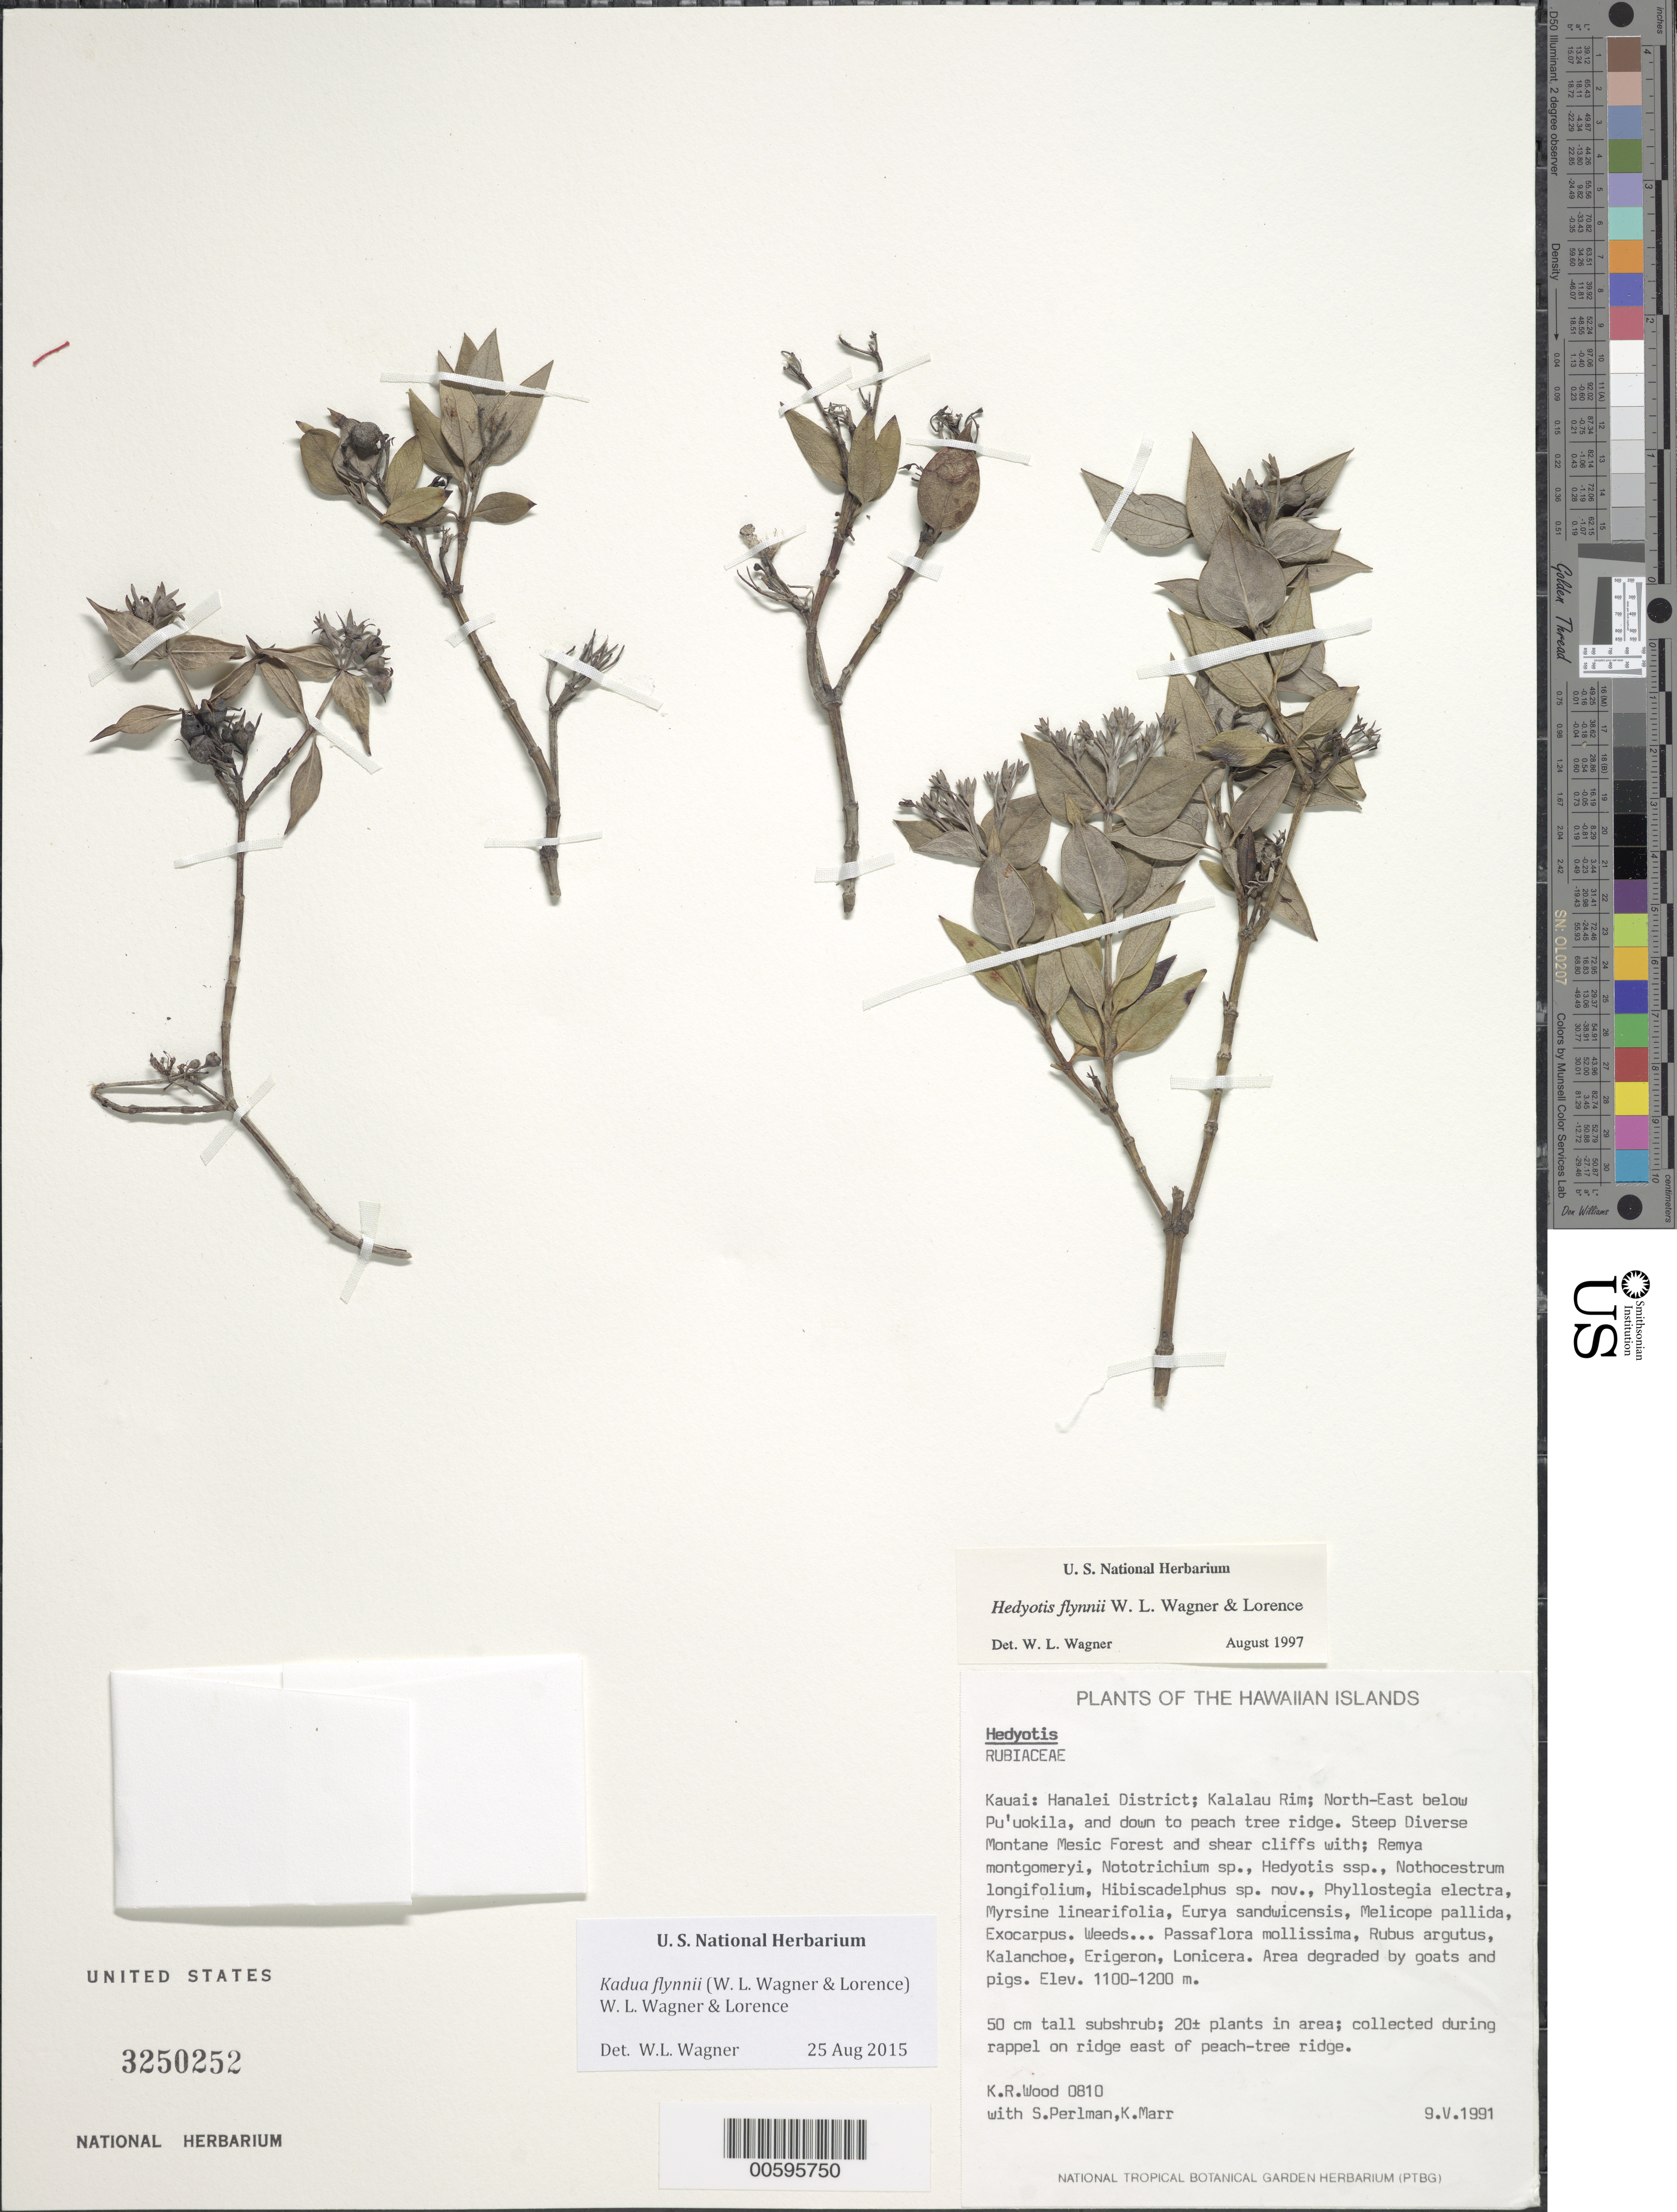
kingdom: Plantae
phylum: Tracheophyta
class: Magnoliopsida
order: Gentianales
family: Rubiaceae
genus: Kadua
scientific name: Kadua flynnii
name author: (W.L. Wagner & Lorence) W.L. Wagner & Lorence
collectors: K. R. Wood, S. P. Perlman & K. Marr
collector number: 0810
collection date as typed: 9 May 1991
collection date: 1991-05-09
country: United States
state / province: Hawaii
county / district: Kauai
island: Kaua'i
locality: Hanalei Dist; Kalalau Rim; NE below Pu'uokila, and down to peach tree ridge.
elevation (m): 1100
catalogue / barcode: US 3250252